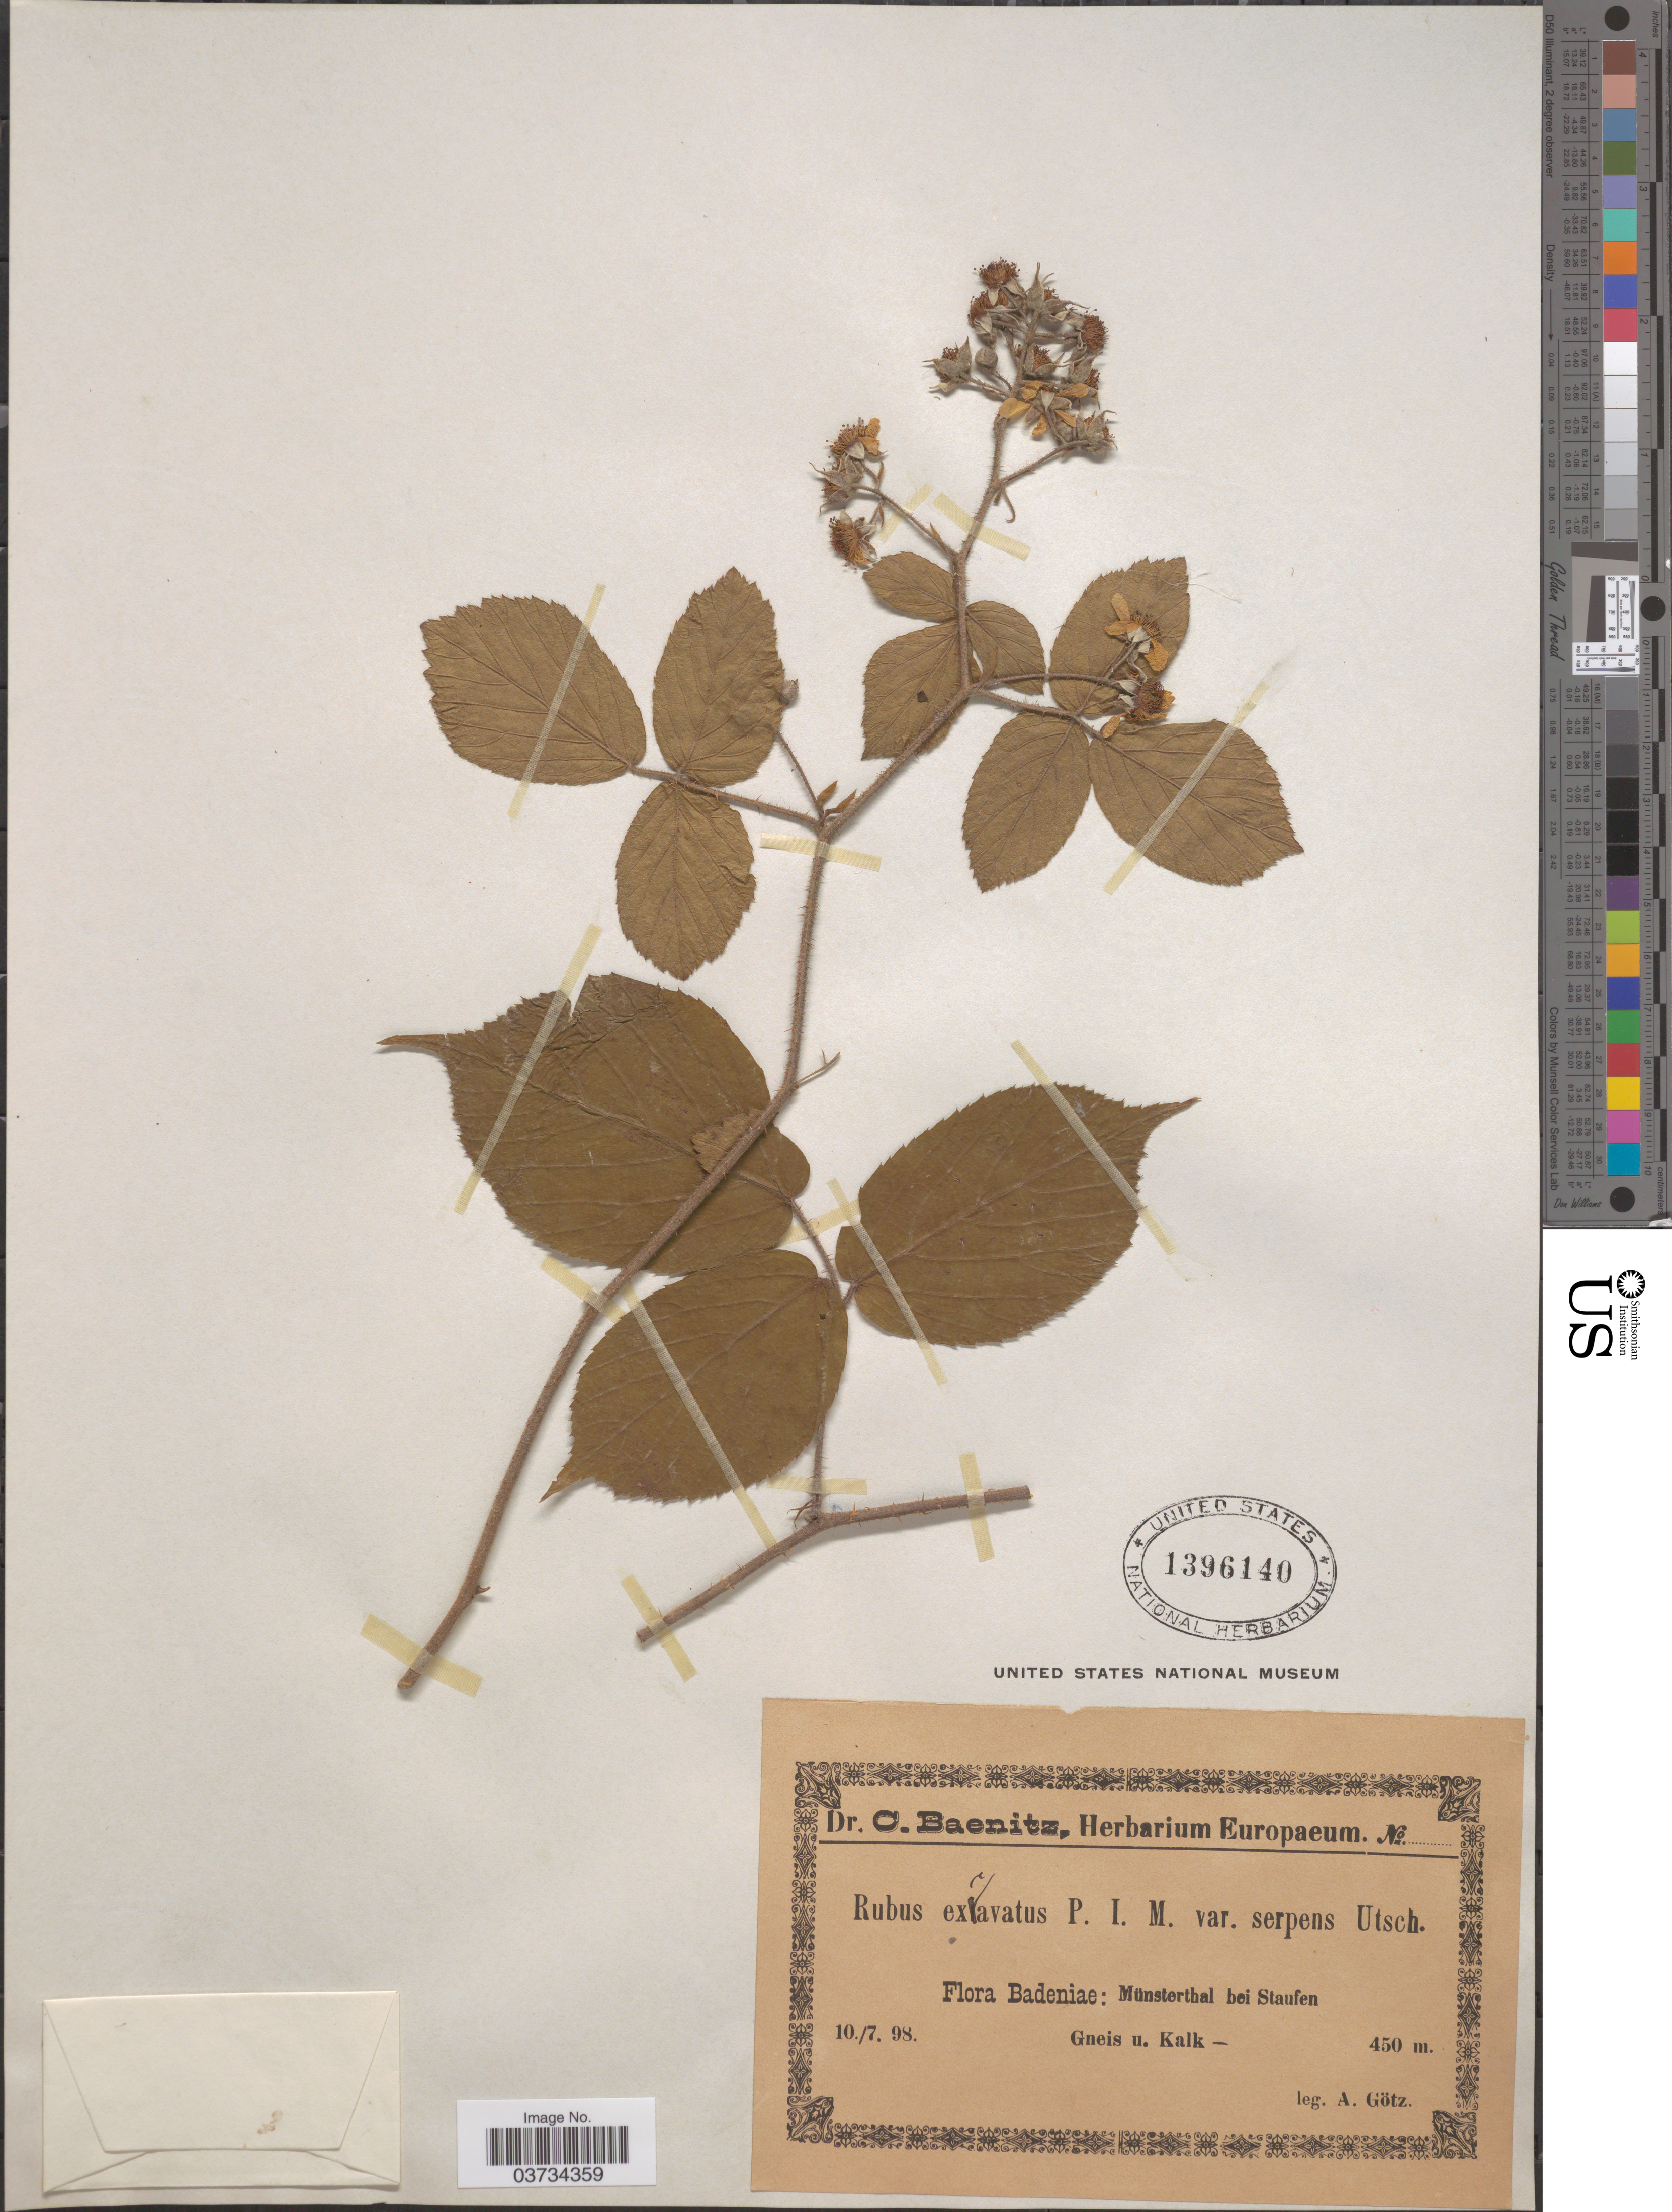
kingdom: Plantae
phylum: Tracheophyta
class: Magnoliopsida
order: Rosales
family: Rosaceae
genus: Rubus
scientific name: Rubus excavatus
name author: Lefèvre & P.J. Müll.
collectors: A. Götz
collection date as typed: Transcribed d/m/y: 10/7/98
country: Germany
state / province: Baden-Württemberg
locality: Badeniae: Münsterthal bei Staufen. Gneis u. Kalk.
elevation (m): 450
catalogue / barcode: US 1396140